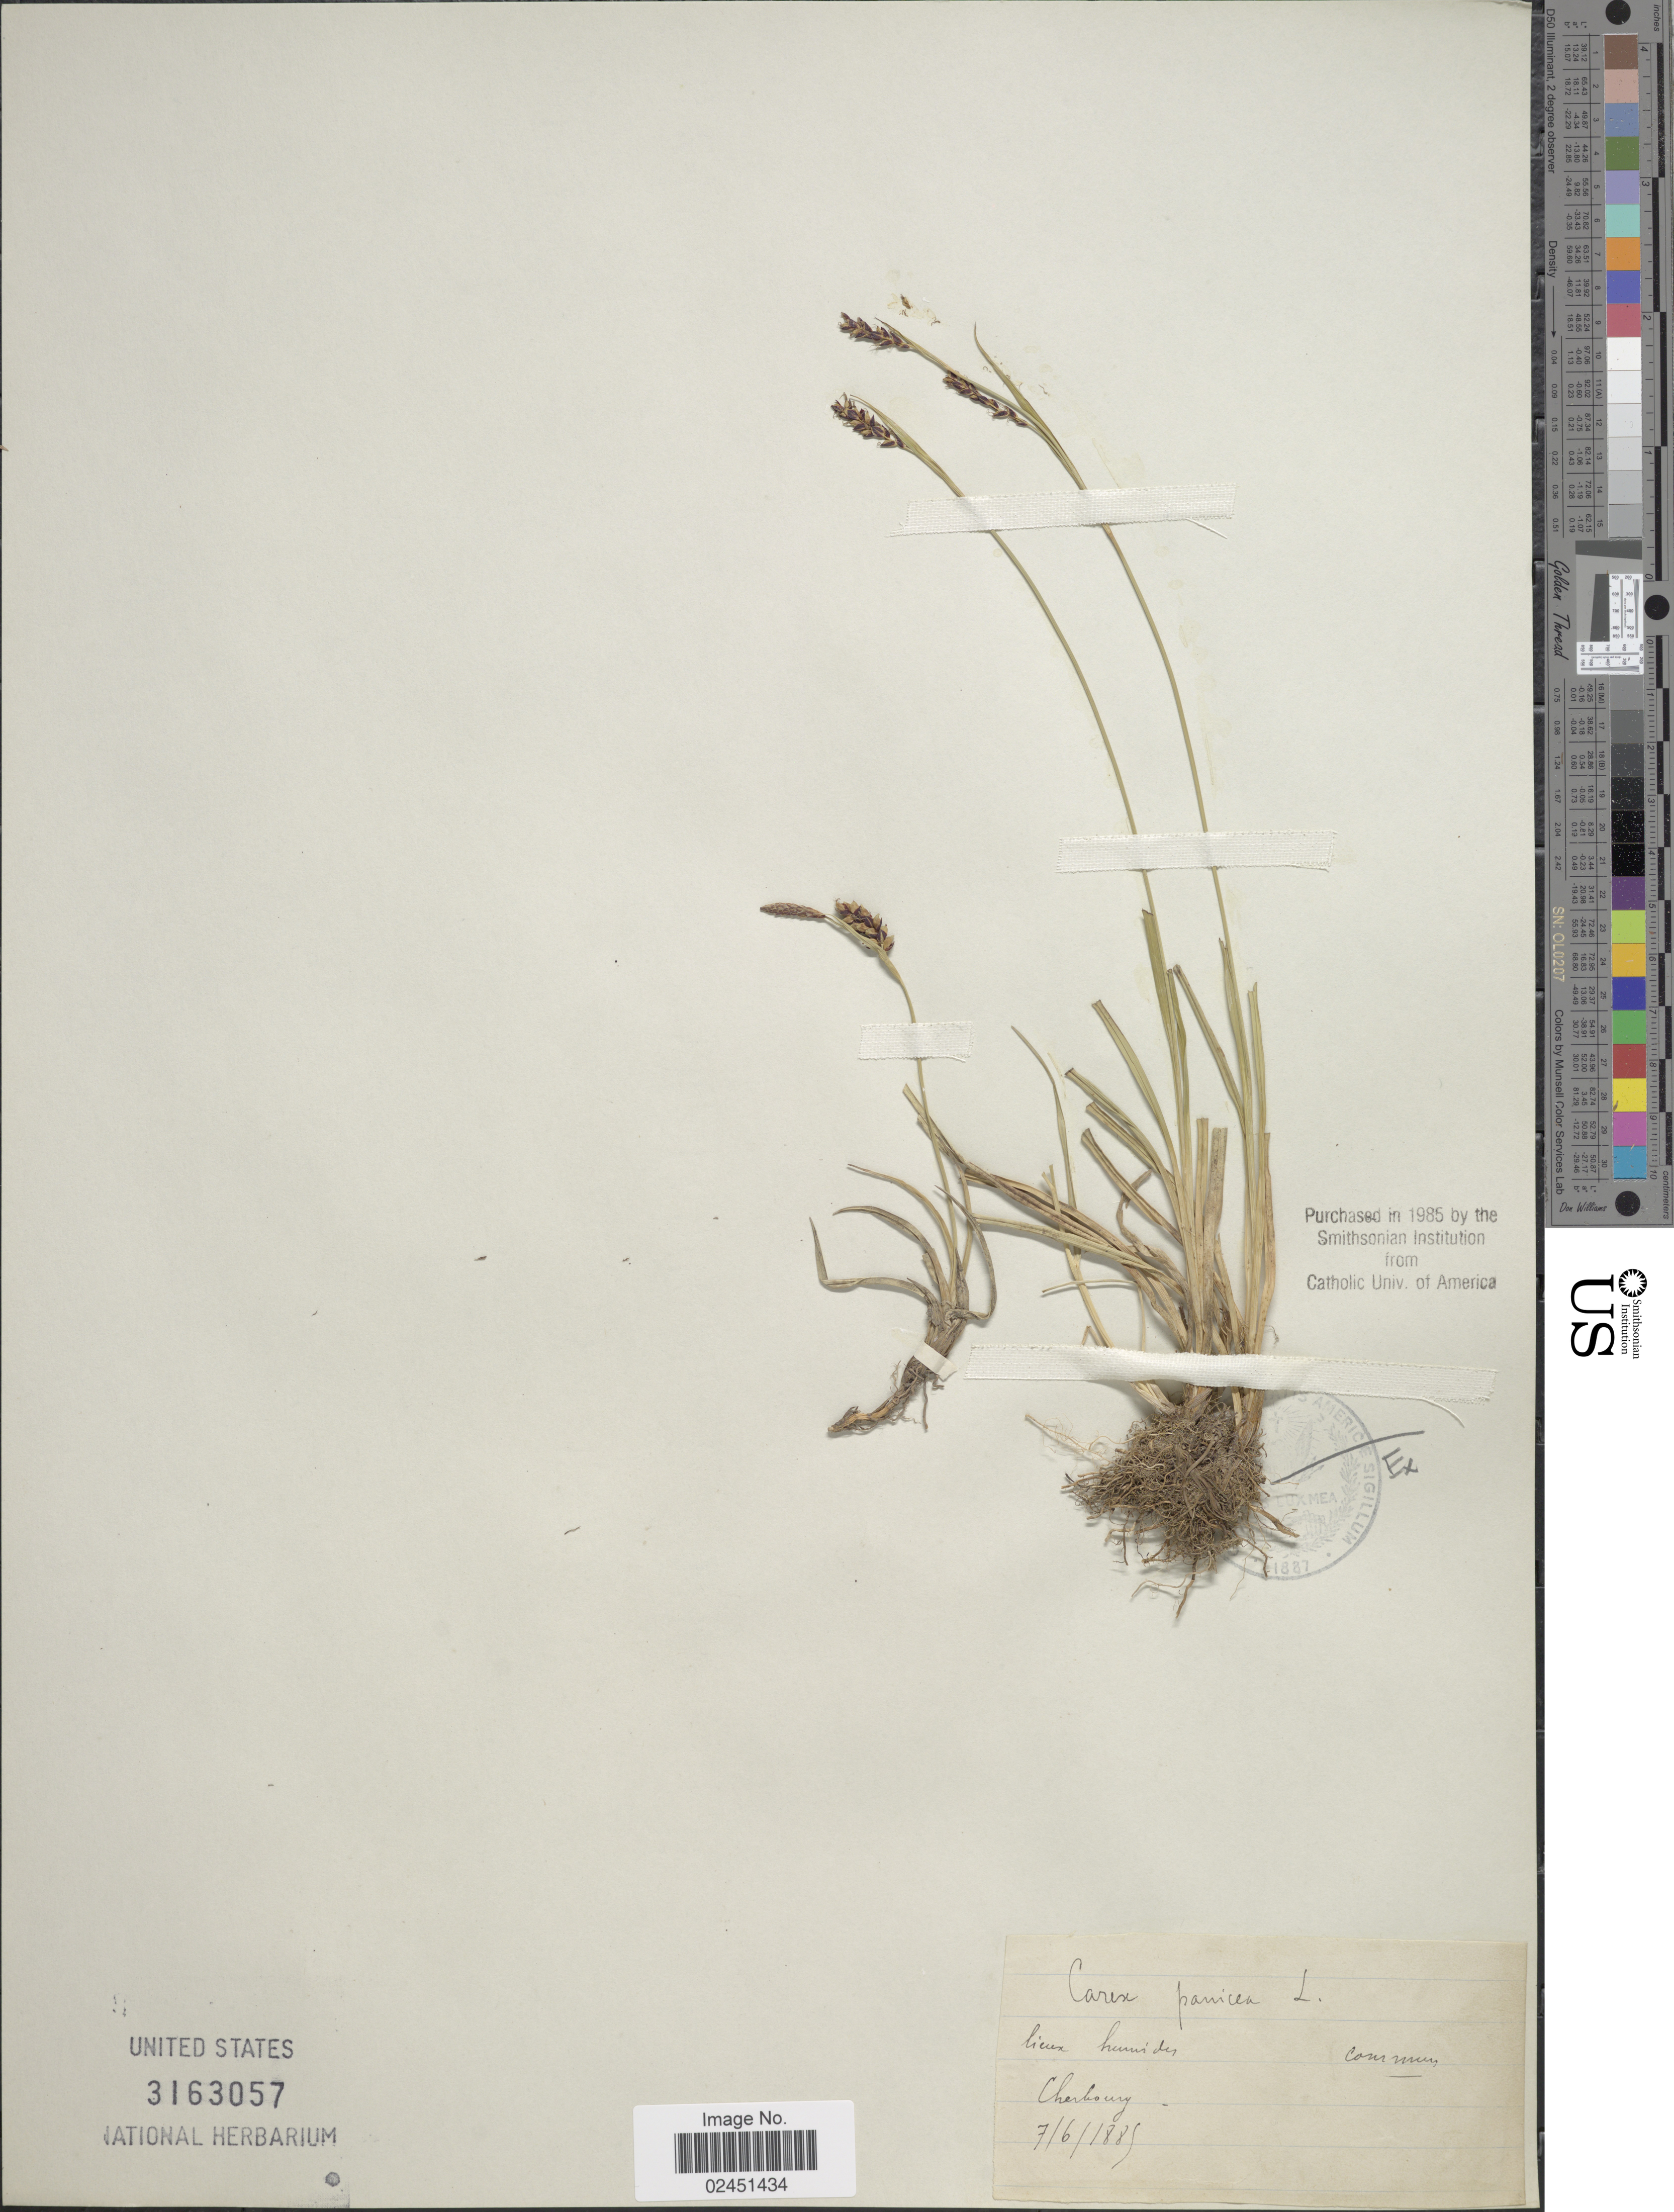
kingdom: Plantae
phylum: Tracheophyta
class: Liliopsida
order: Poales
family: Cyperaceae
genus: Carex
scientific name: Carex panicea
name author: L.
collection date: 1885-06-07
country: France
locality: Lieux humides, Cherbourg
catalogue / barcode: US 3163057